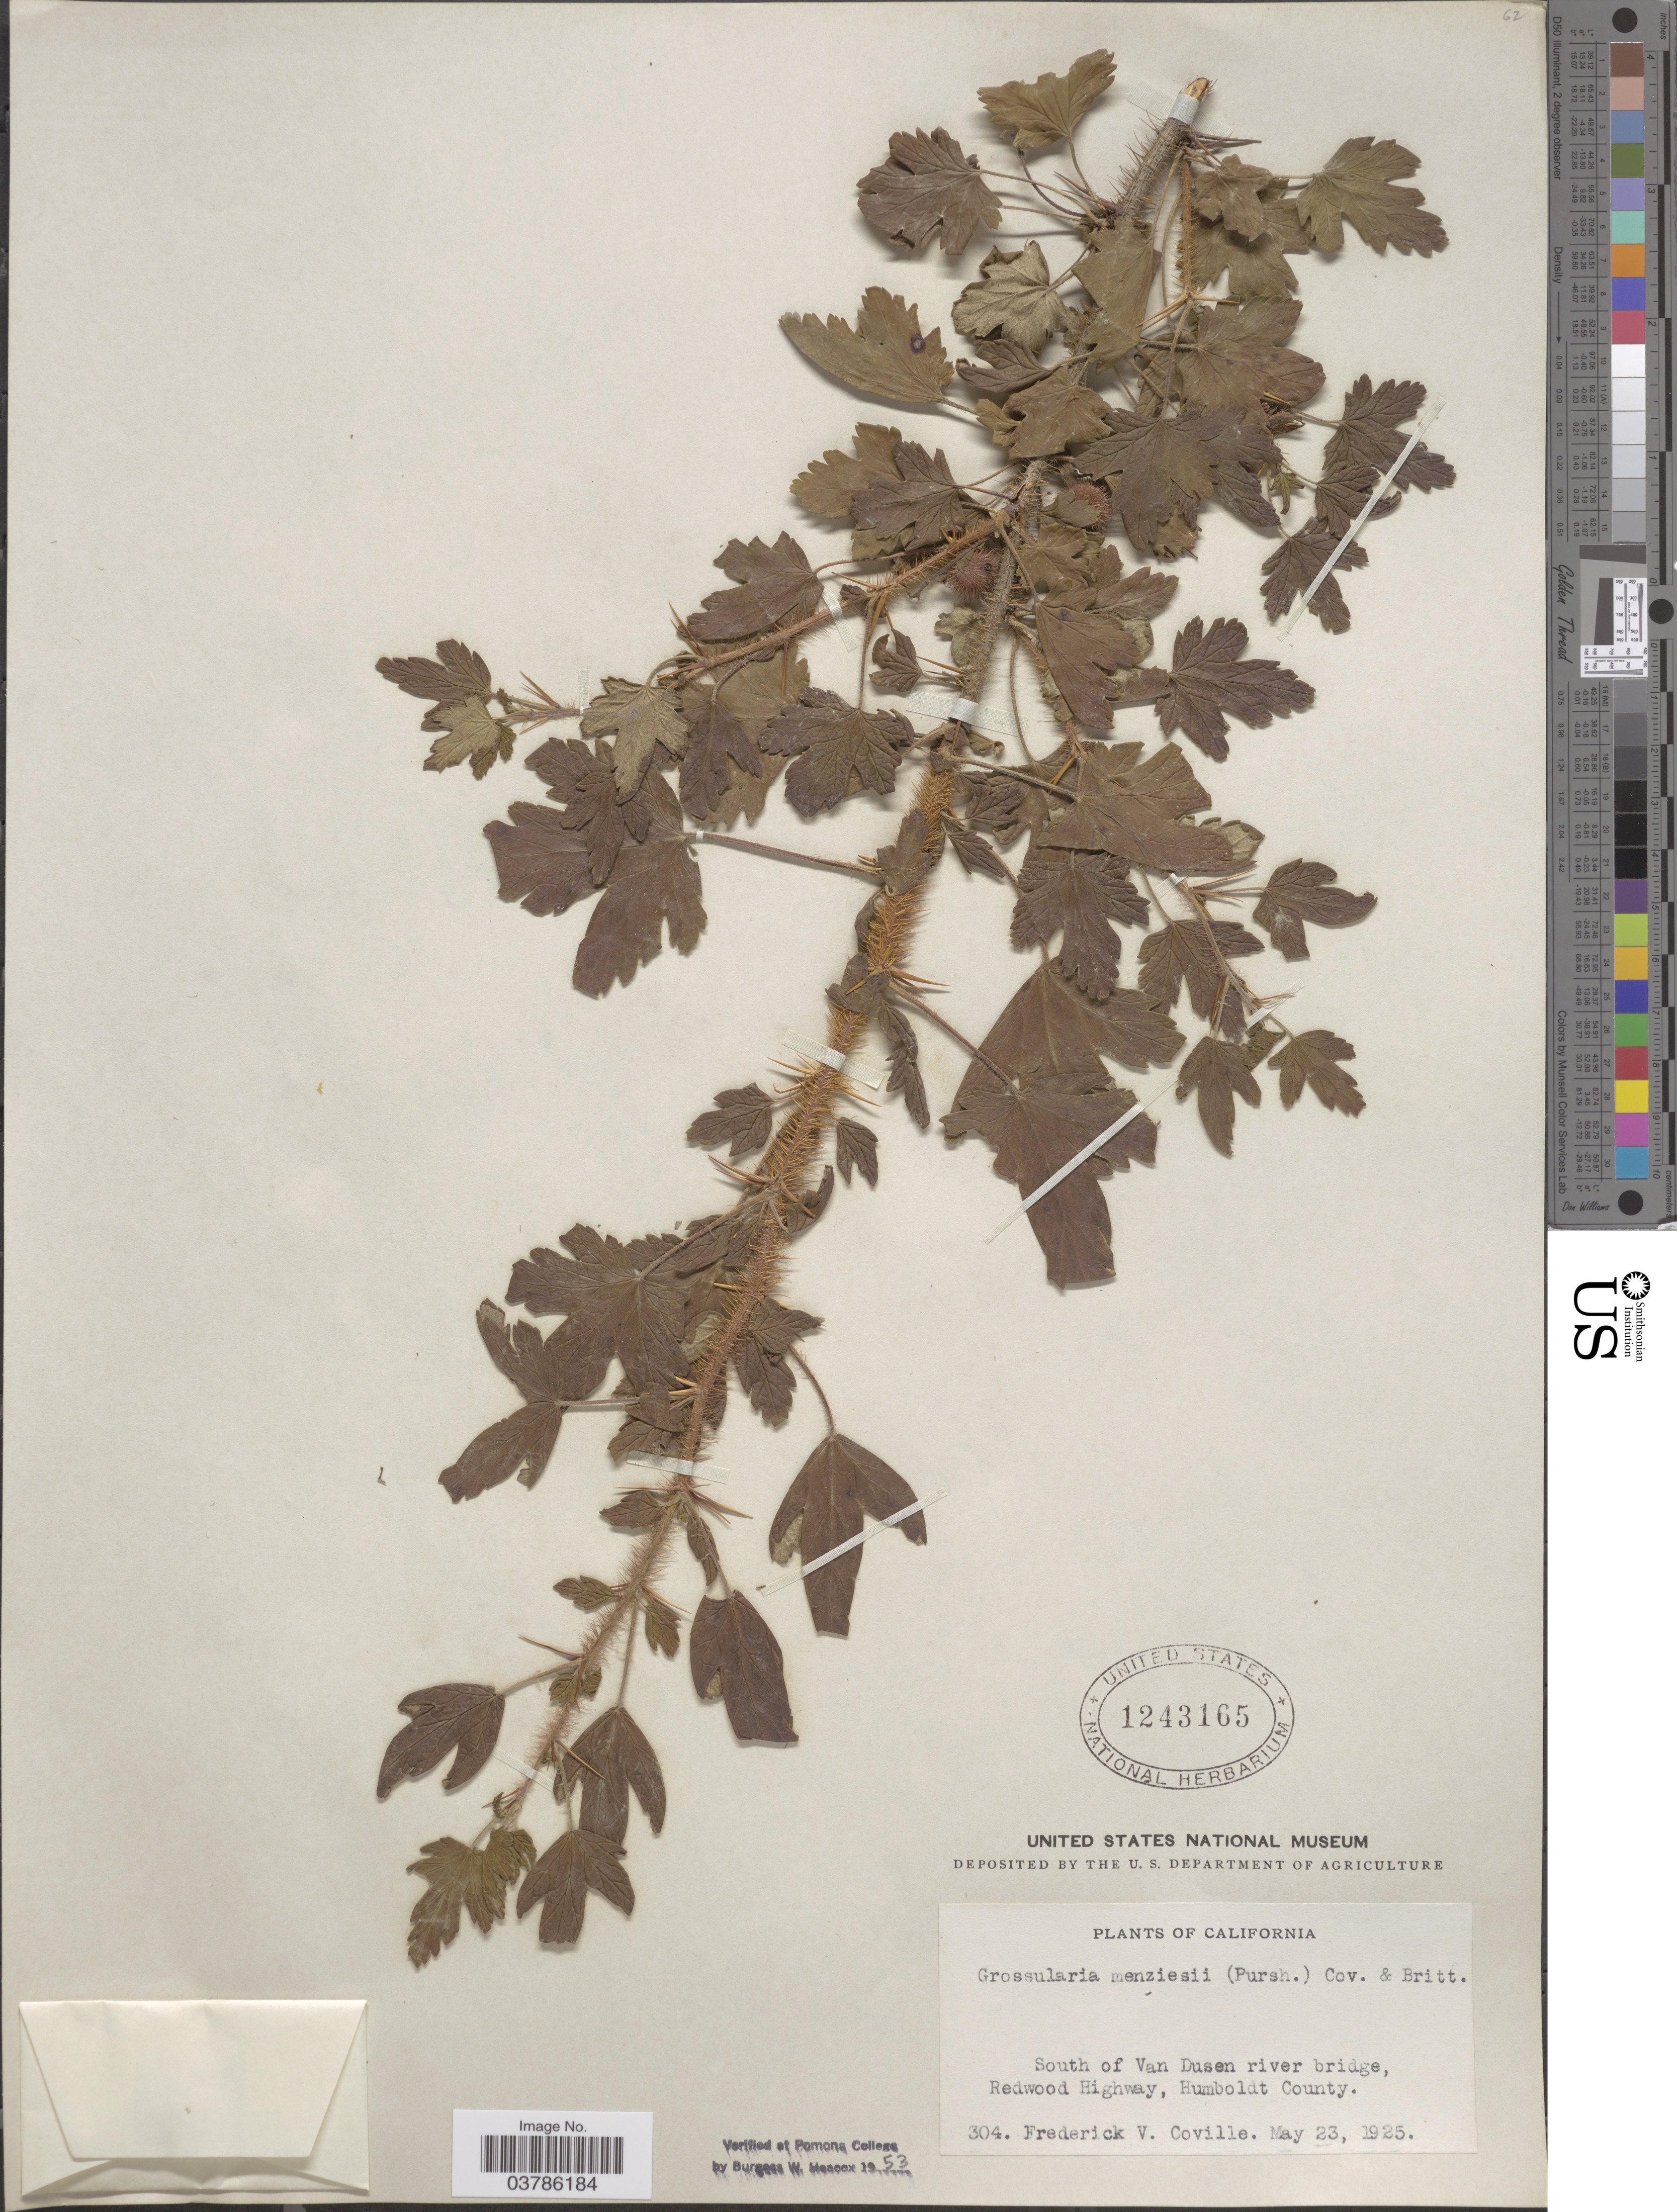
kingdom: Plantae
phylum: Tracheophyta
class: Magnoliopsida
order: Saxifragales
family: Grossulariaceae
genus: Ribes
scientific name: Ribes menziesii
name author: Pursh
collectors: F. V. Coville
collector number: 304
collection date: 1925-05-23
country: United States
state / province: California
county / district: Humboldt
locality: South of Van Dusen river bridge, Redwood Highway, Humboldt County.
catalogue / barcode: US 1243165